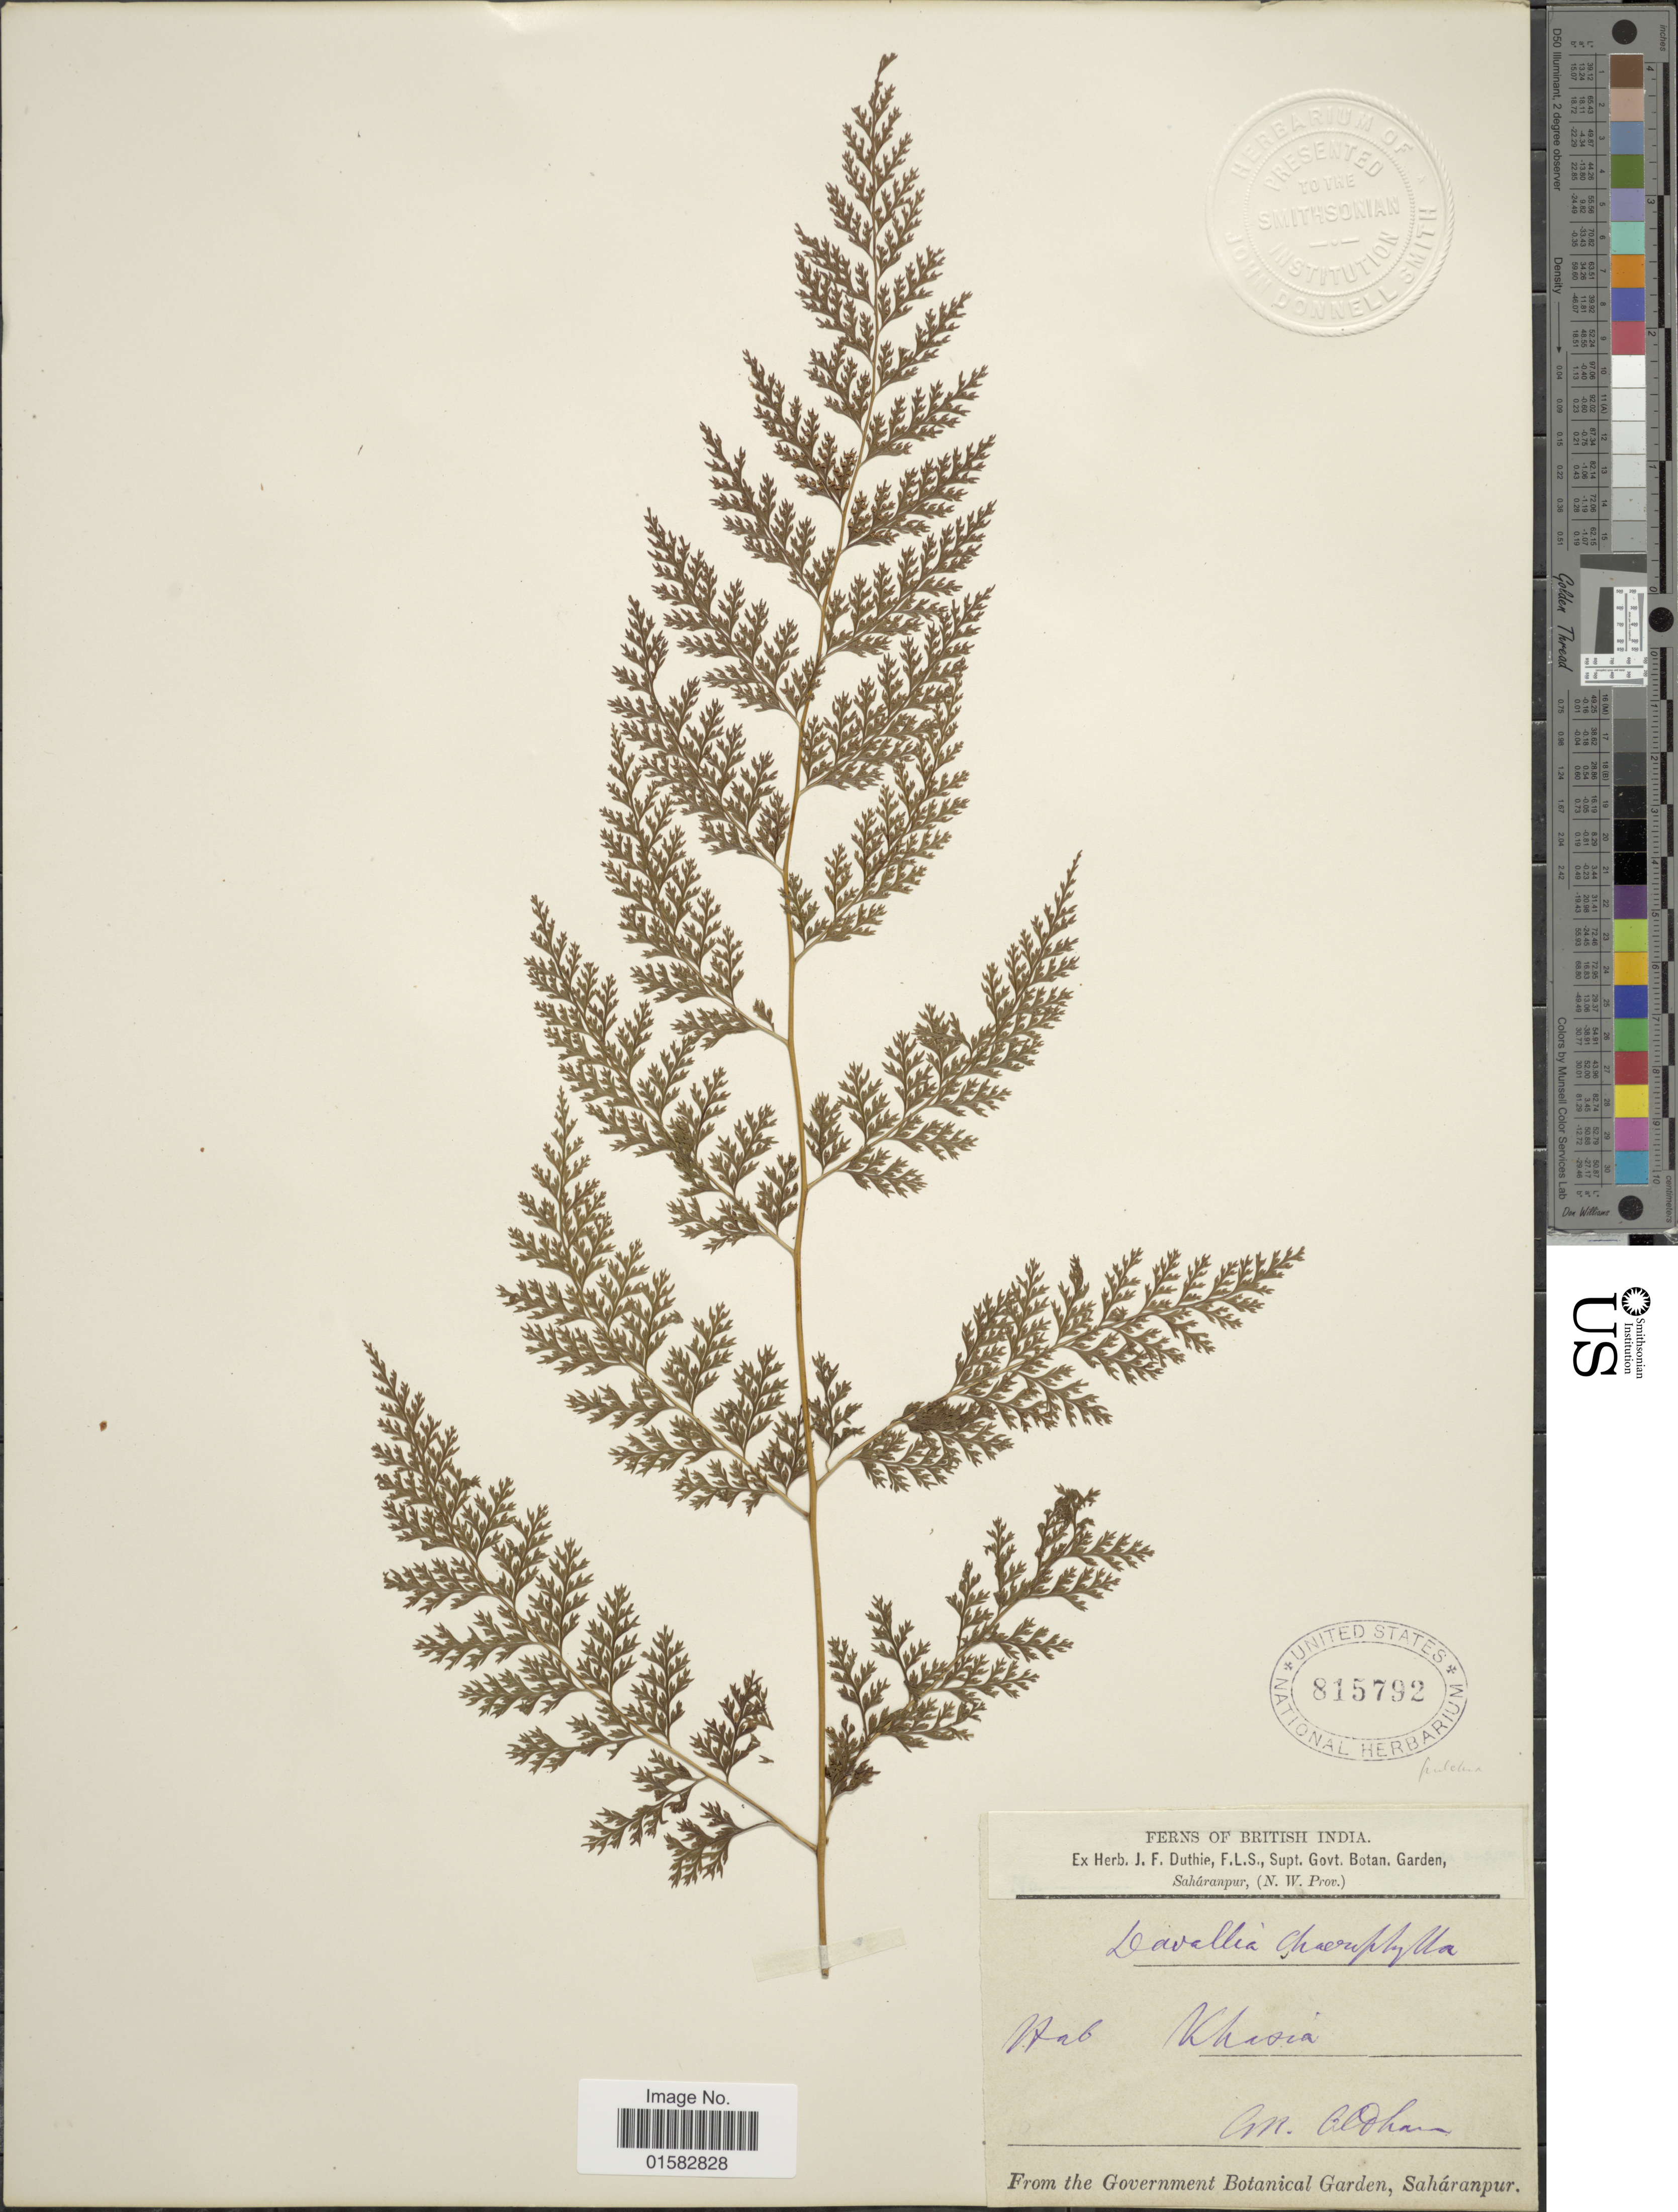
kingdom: Plantae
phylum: Tracheophyta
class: Polypodiopsida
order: Polypodiales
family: Davalliaceae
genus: Davallia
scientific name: Davallia pulchra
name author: D. Don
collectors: J. F. Duthie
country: India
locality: British India, Khasia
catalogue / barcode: US 815792